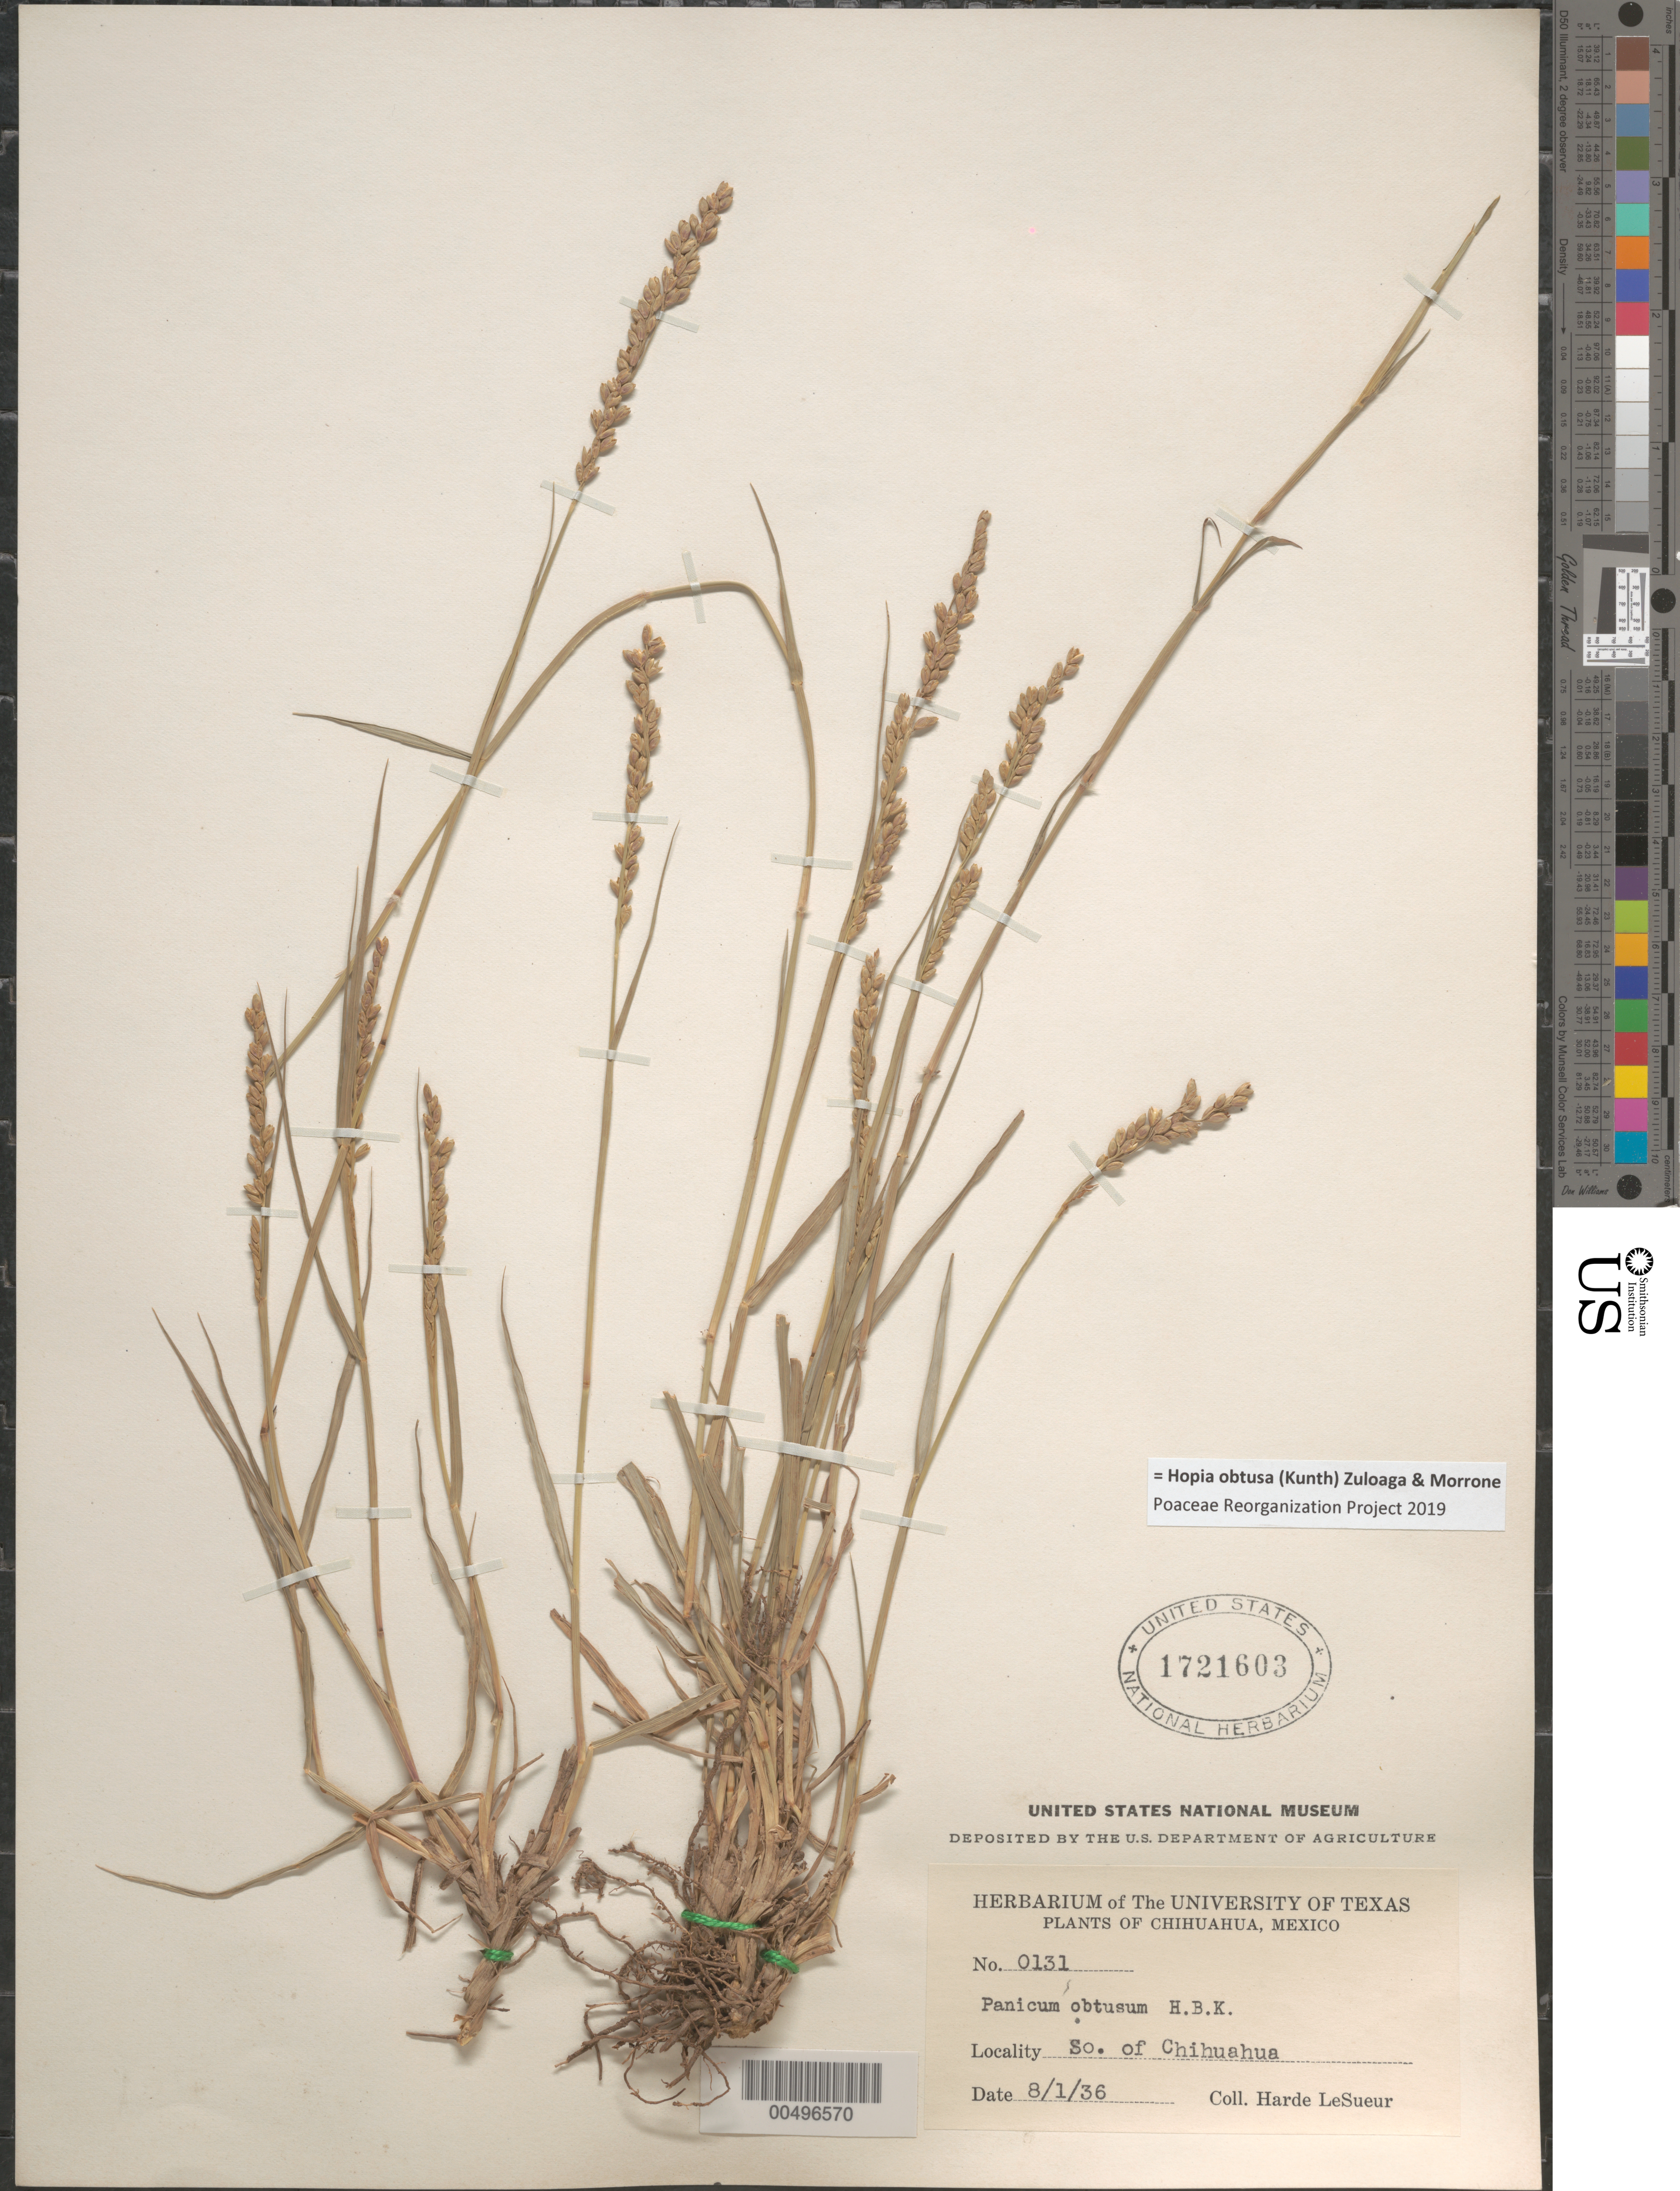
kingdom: Plantae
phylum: Tracheophyta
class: Liliopsida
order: Poales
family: Poaceae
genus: Panicum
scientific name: Panicum obtusum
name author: Kunth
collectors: D. H. LeSueur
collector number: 0131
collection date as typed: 8 Jan 1936 or 1 Aug 1936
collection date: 1936-01-08 or 1936-08-01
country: Mexico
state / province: Chihuahua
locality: S of Chihuahua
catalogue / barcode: US 1721603